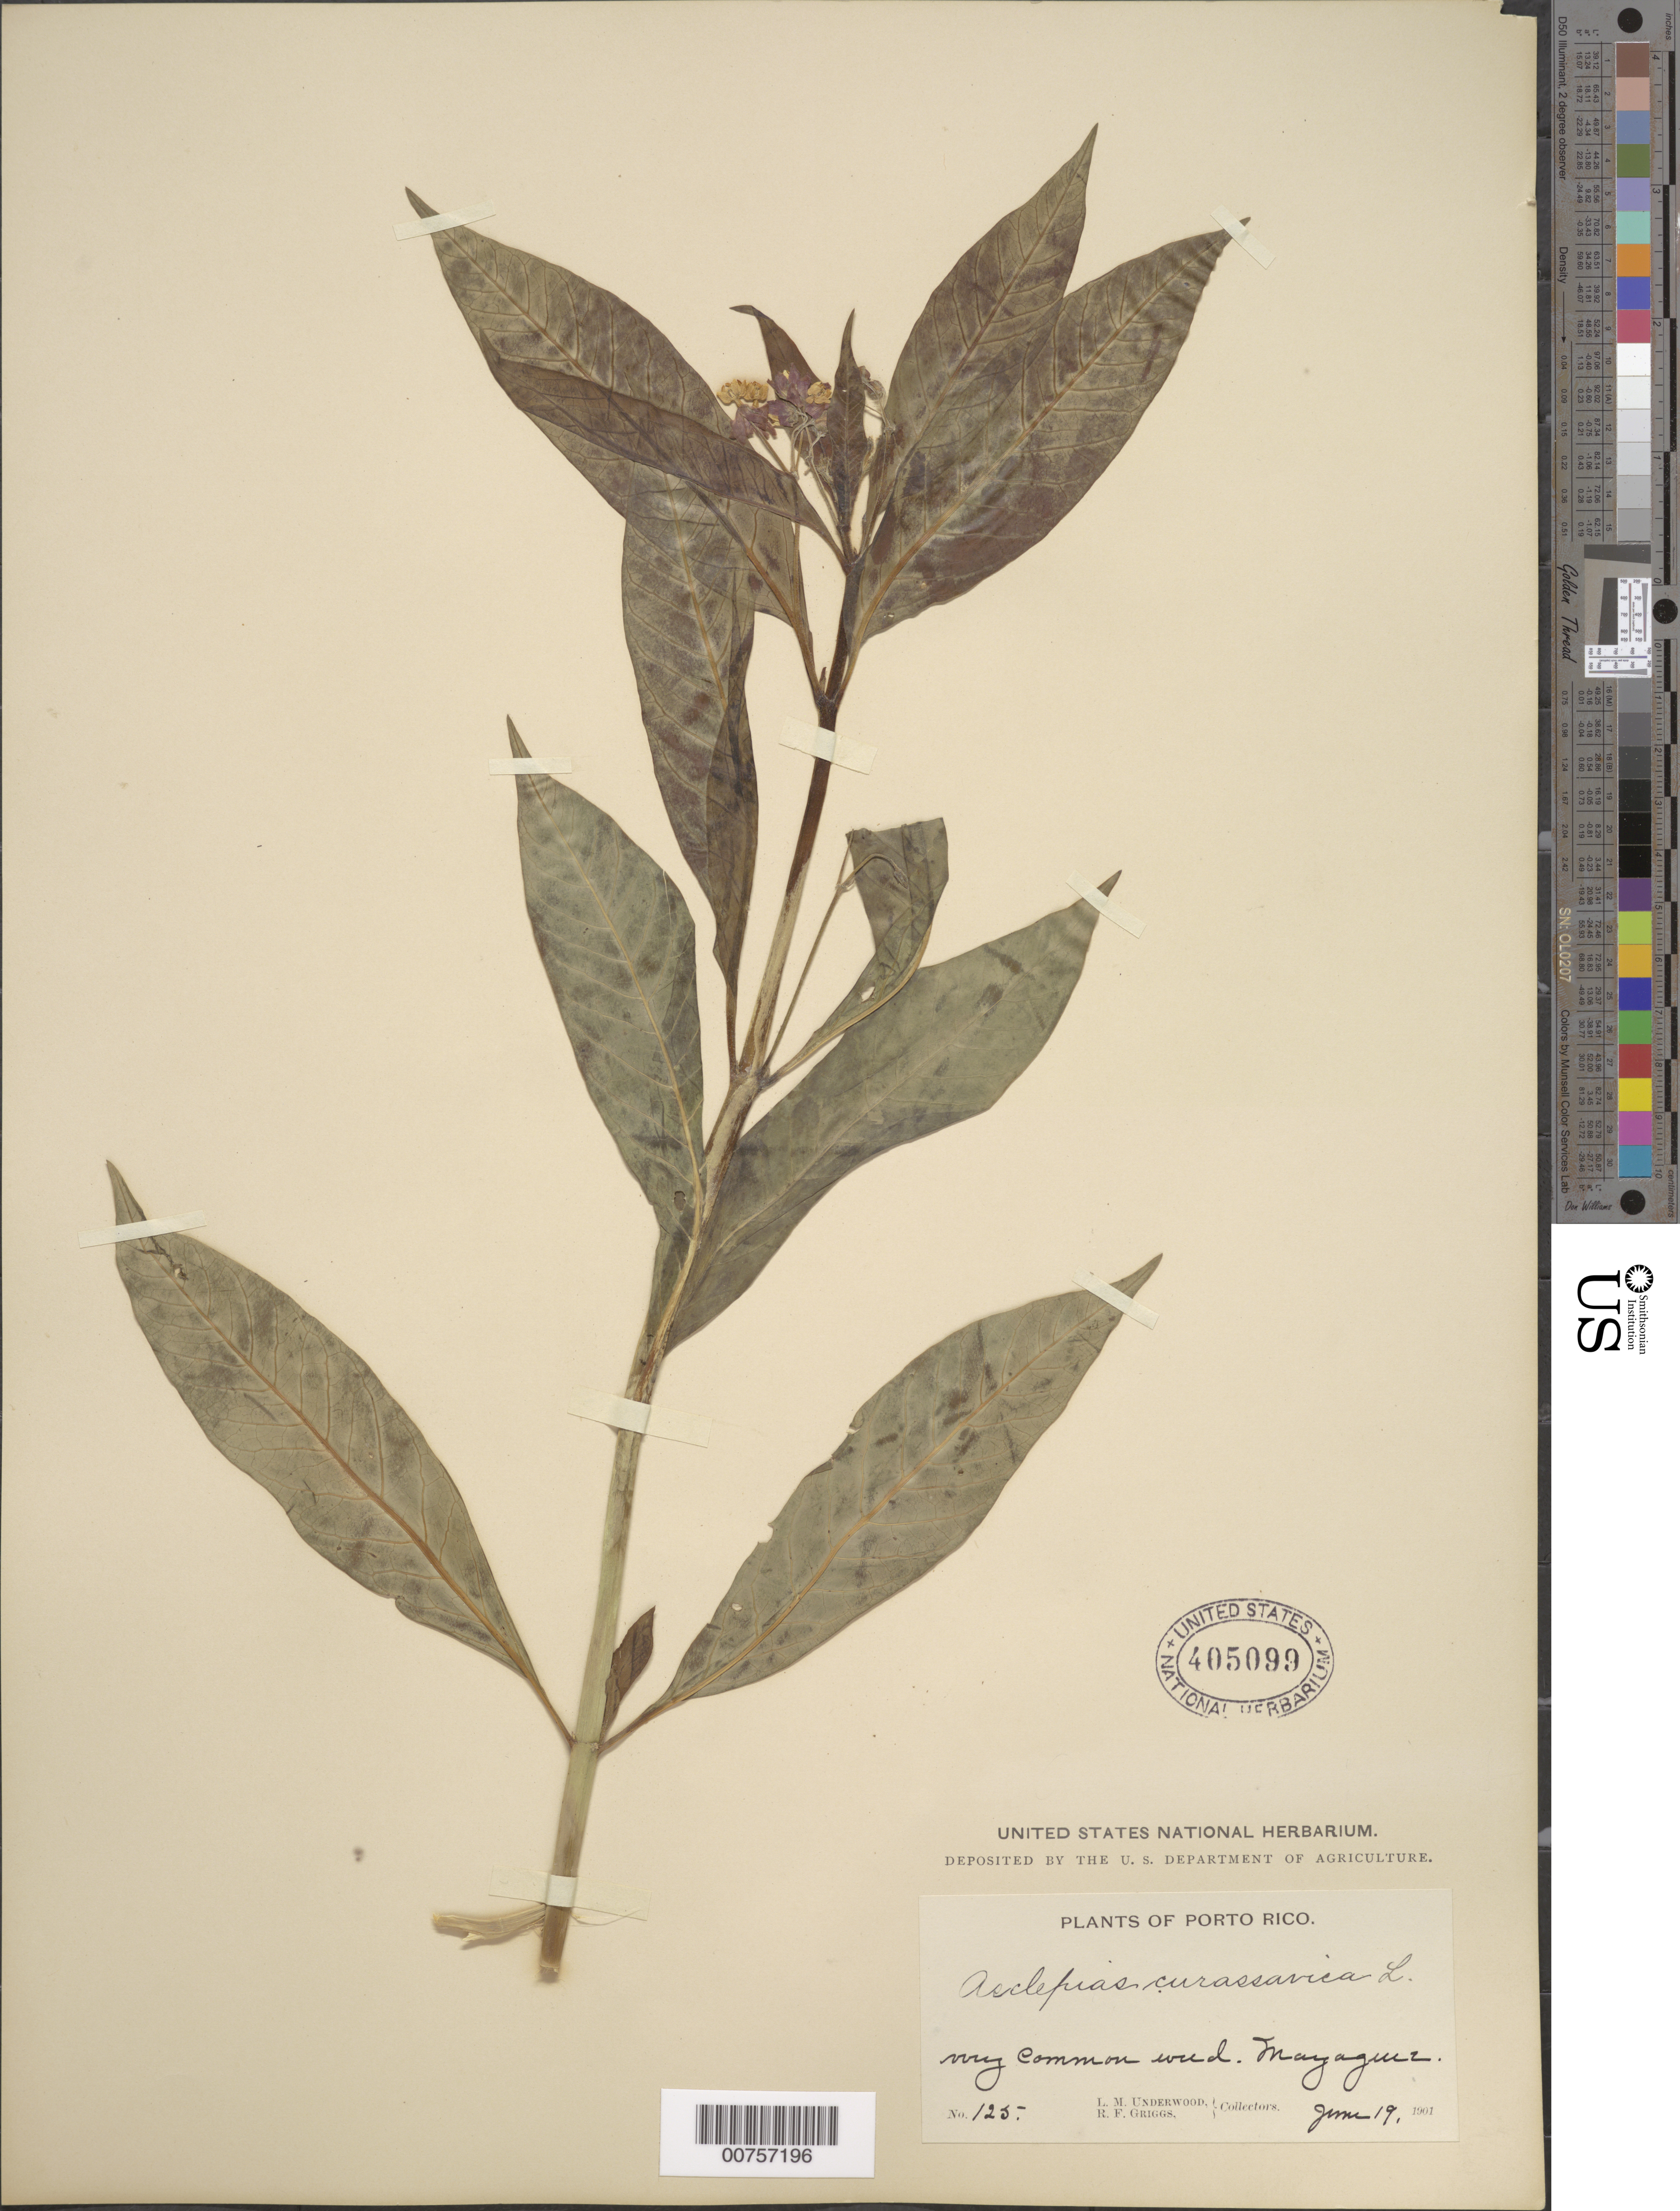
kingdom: Plantae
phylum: Tracheophyta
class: Magnoliopsida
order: Gentianales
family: Apocynaceae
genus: Asclepias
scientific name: Asclepias curassavica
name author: L.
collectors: L. M. Underwood & R. F. Griggs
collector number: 125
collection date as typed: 19 Jun 1901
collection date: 1901-06-19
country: Puerto Rico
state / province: Mayagüez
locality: Mayaguez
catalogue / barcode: US 405099